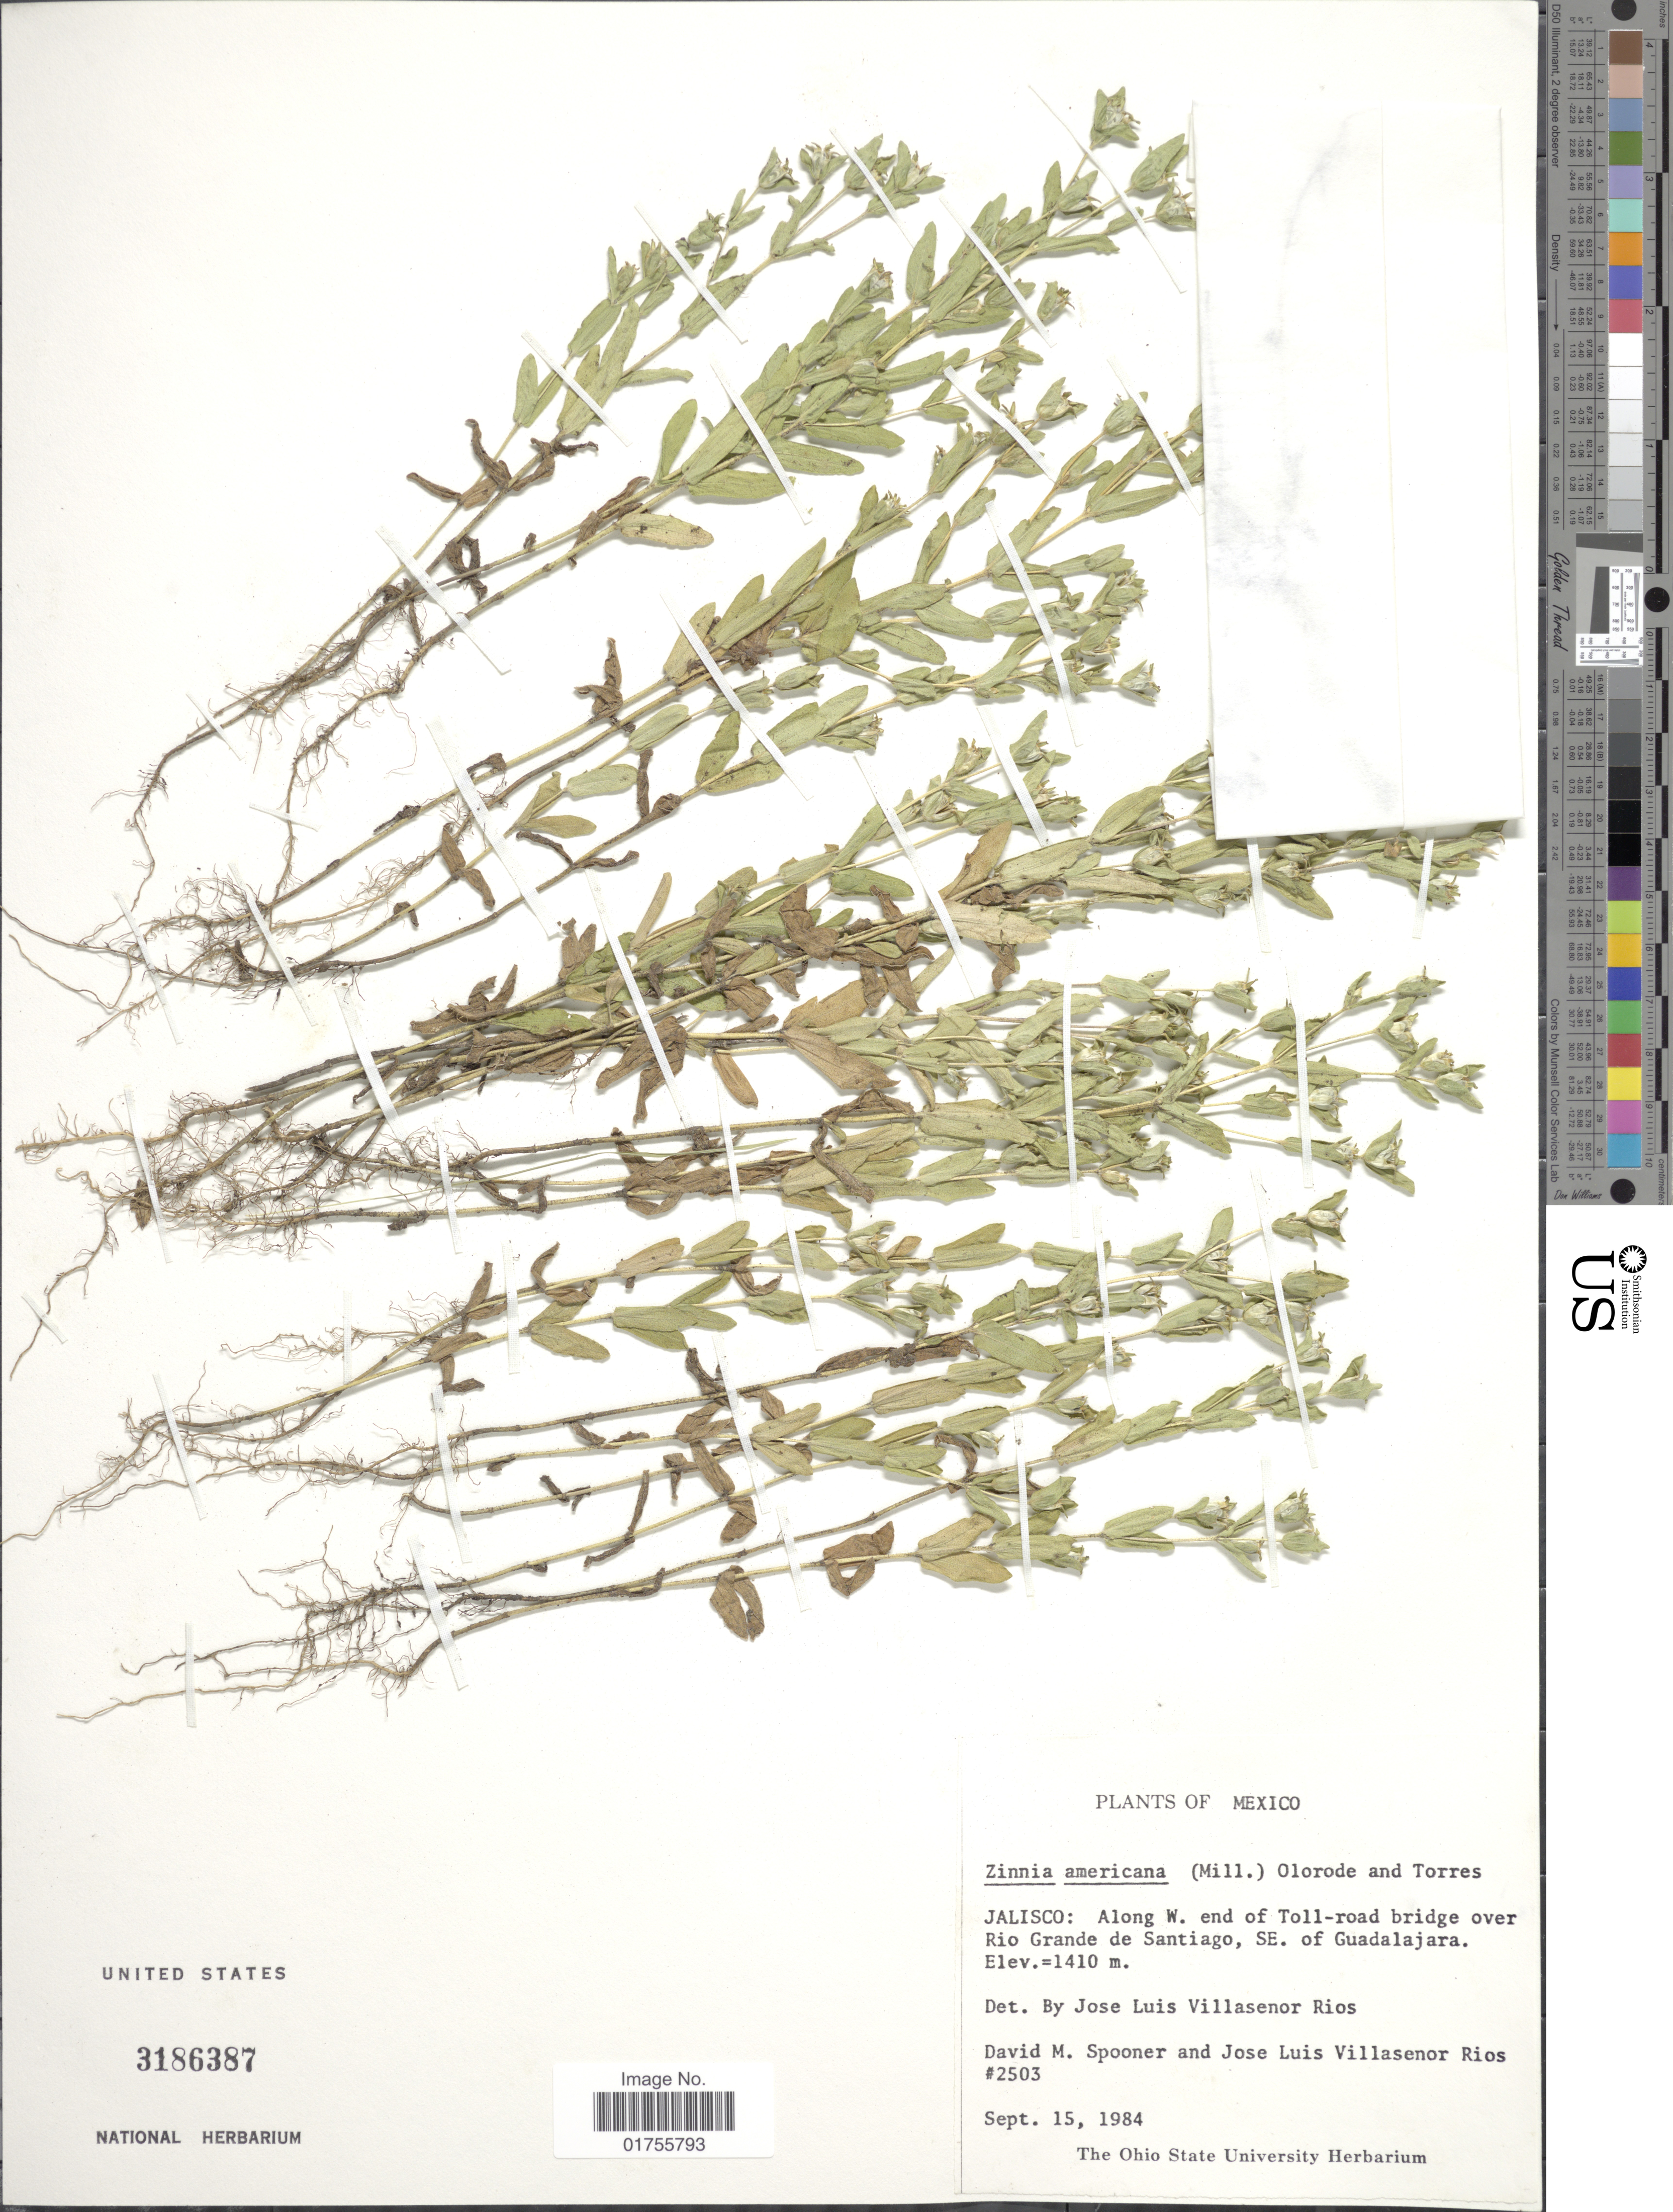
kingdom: Plantae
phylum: Tracheophyta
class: Magnoliopsida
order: Asterales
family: Asteraceae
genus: Tragoceros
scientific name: Tragoceros americanum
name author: (Mill.) S.F. Blake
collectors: D. Spooner & J. L. Villasenor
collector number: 2503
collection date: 1984-09-15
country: Mexico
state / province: Jalisco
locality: Along W end of Toll-road bridge over Rio Grande de Santiago, SE of Guadalajara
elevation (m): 1410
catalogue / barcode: US 3186387